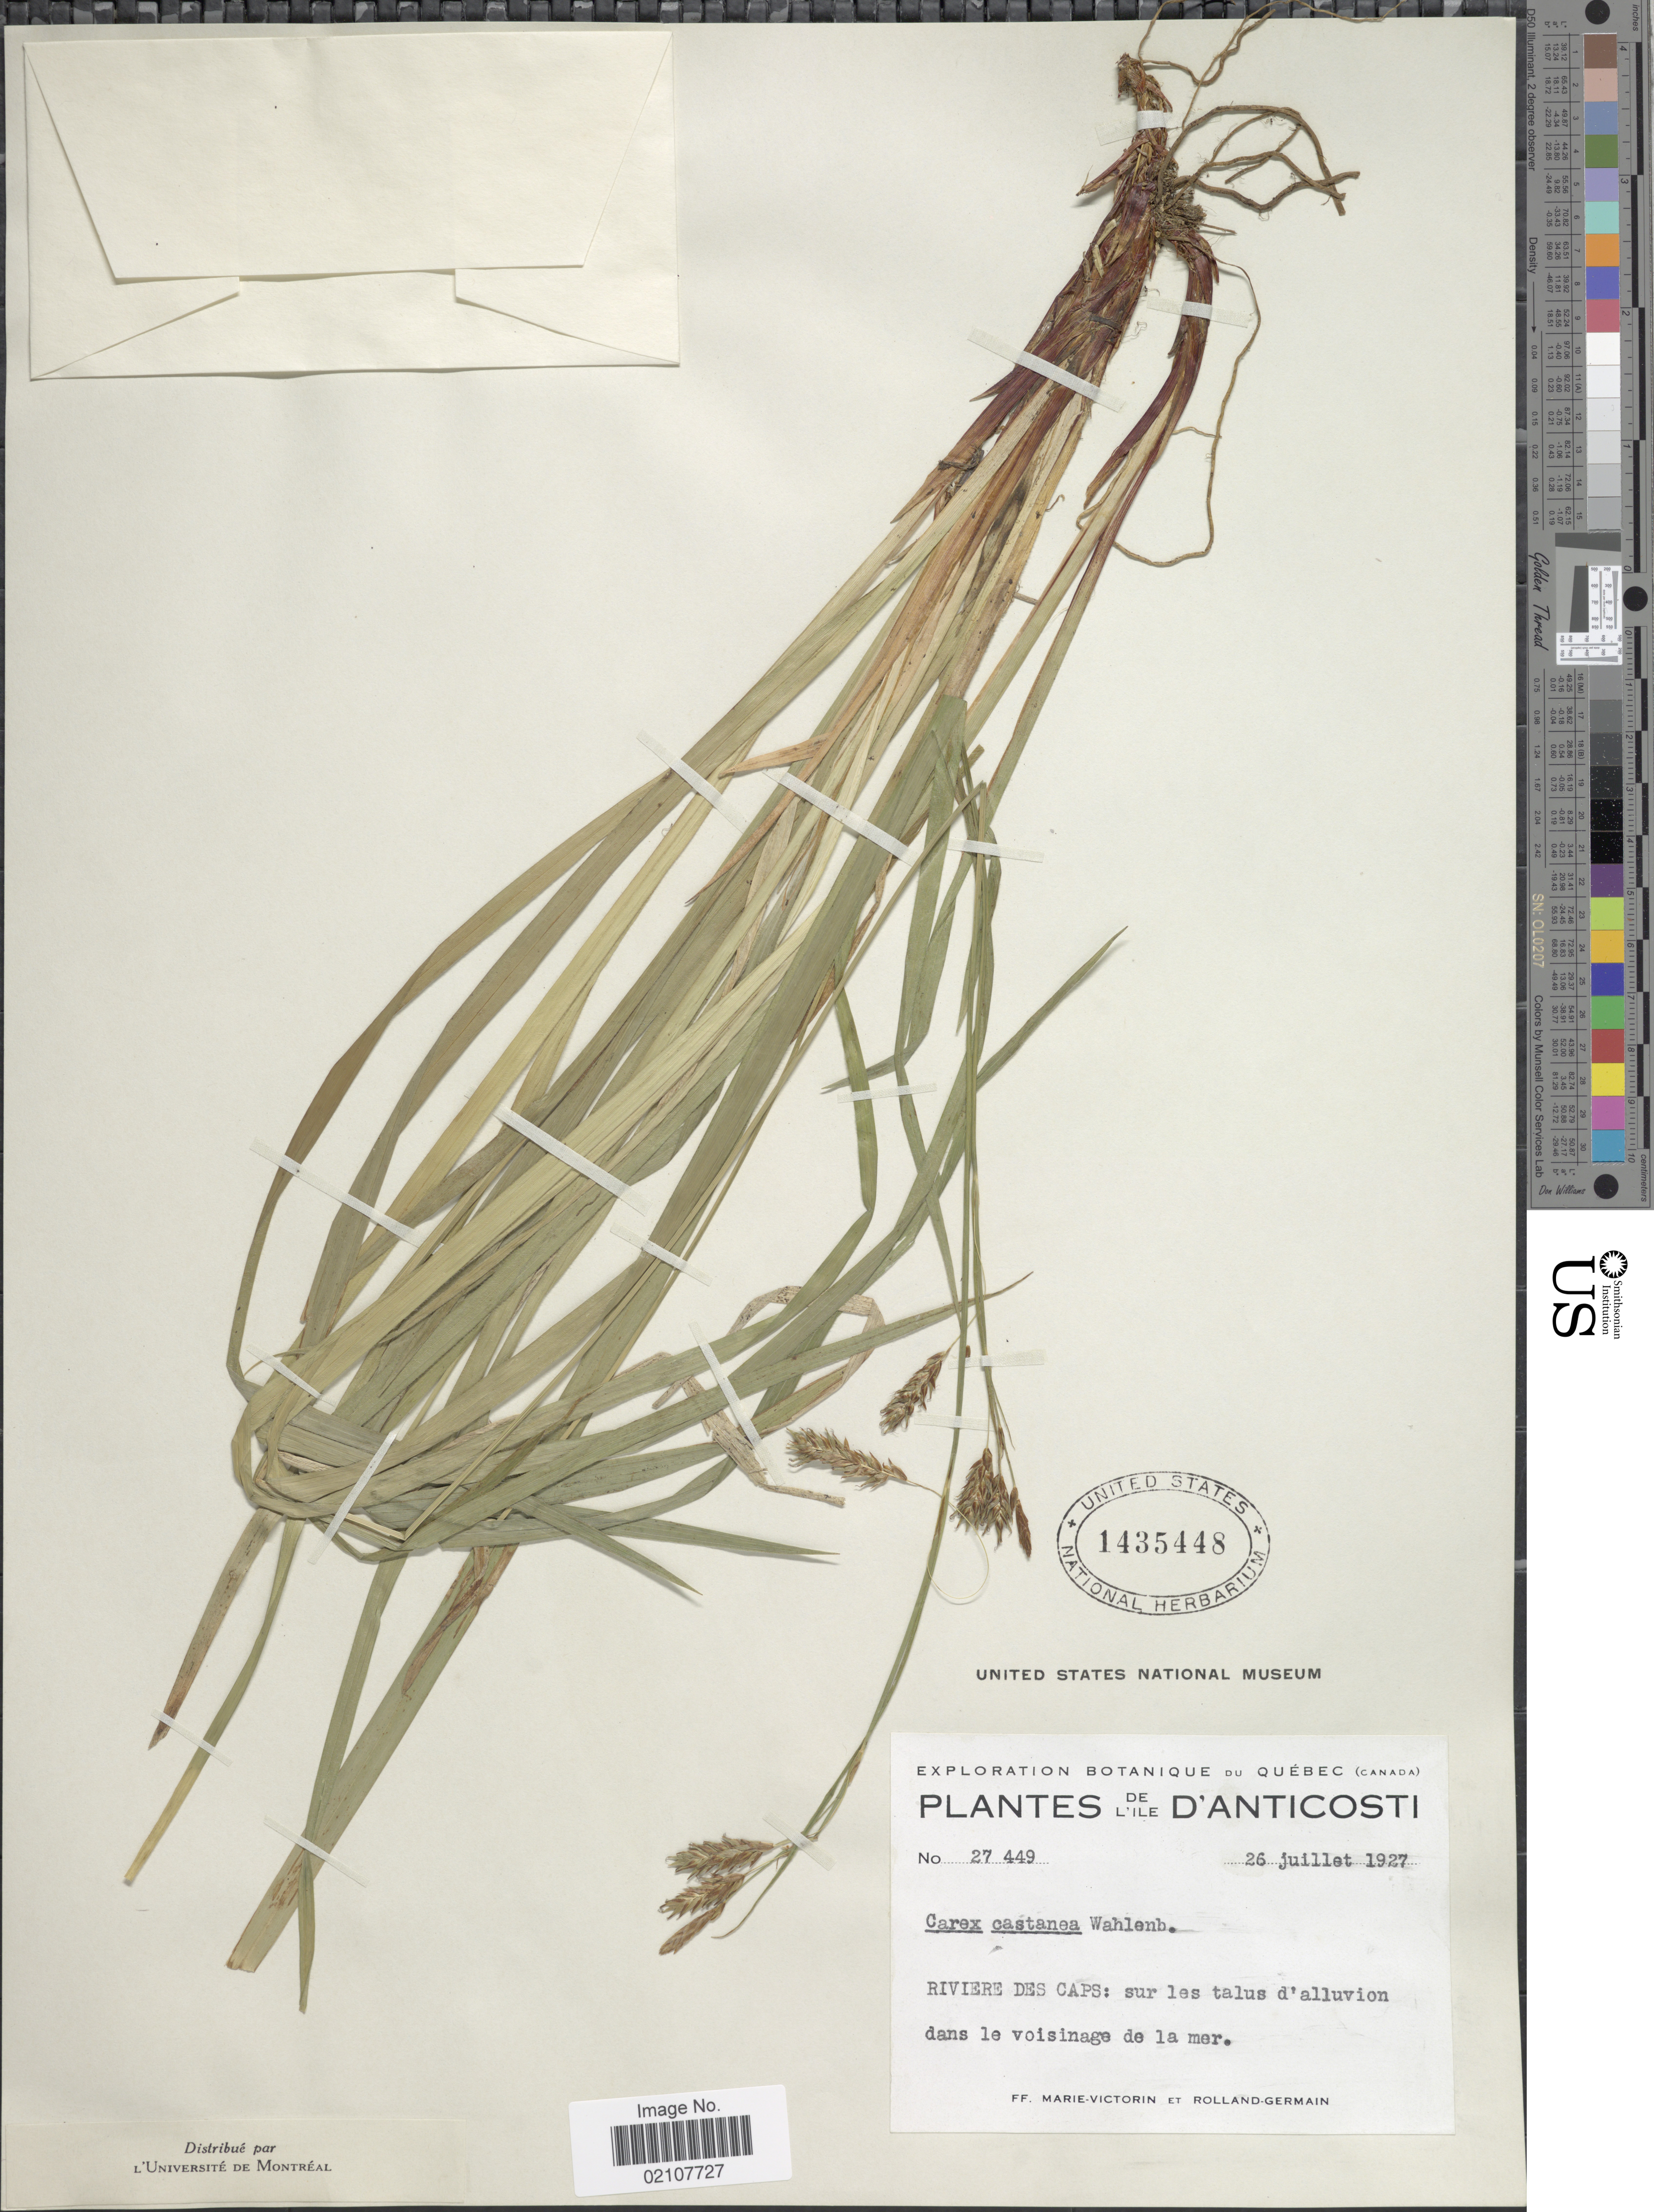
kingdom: Plantae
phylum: Tracheophyta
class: Liliopsida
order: Poales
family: Cyperaceae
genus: Carex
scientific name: Carex castanea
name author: Wahlenb.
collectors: F. Marie-Victorin & Rolland-Germain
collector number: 27449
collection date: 1927-07-26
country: Canada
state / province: Quebec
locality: L'ile D'Anticosti, Riviere des Caps: sur les talus d'alluvionp dans le voisinage de la mer.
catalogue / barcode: US 1435448